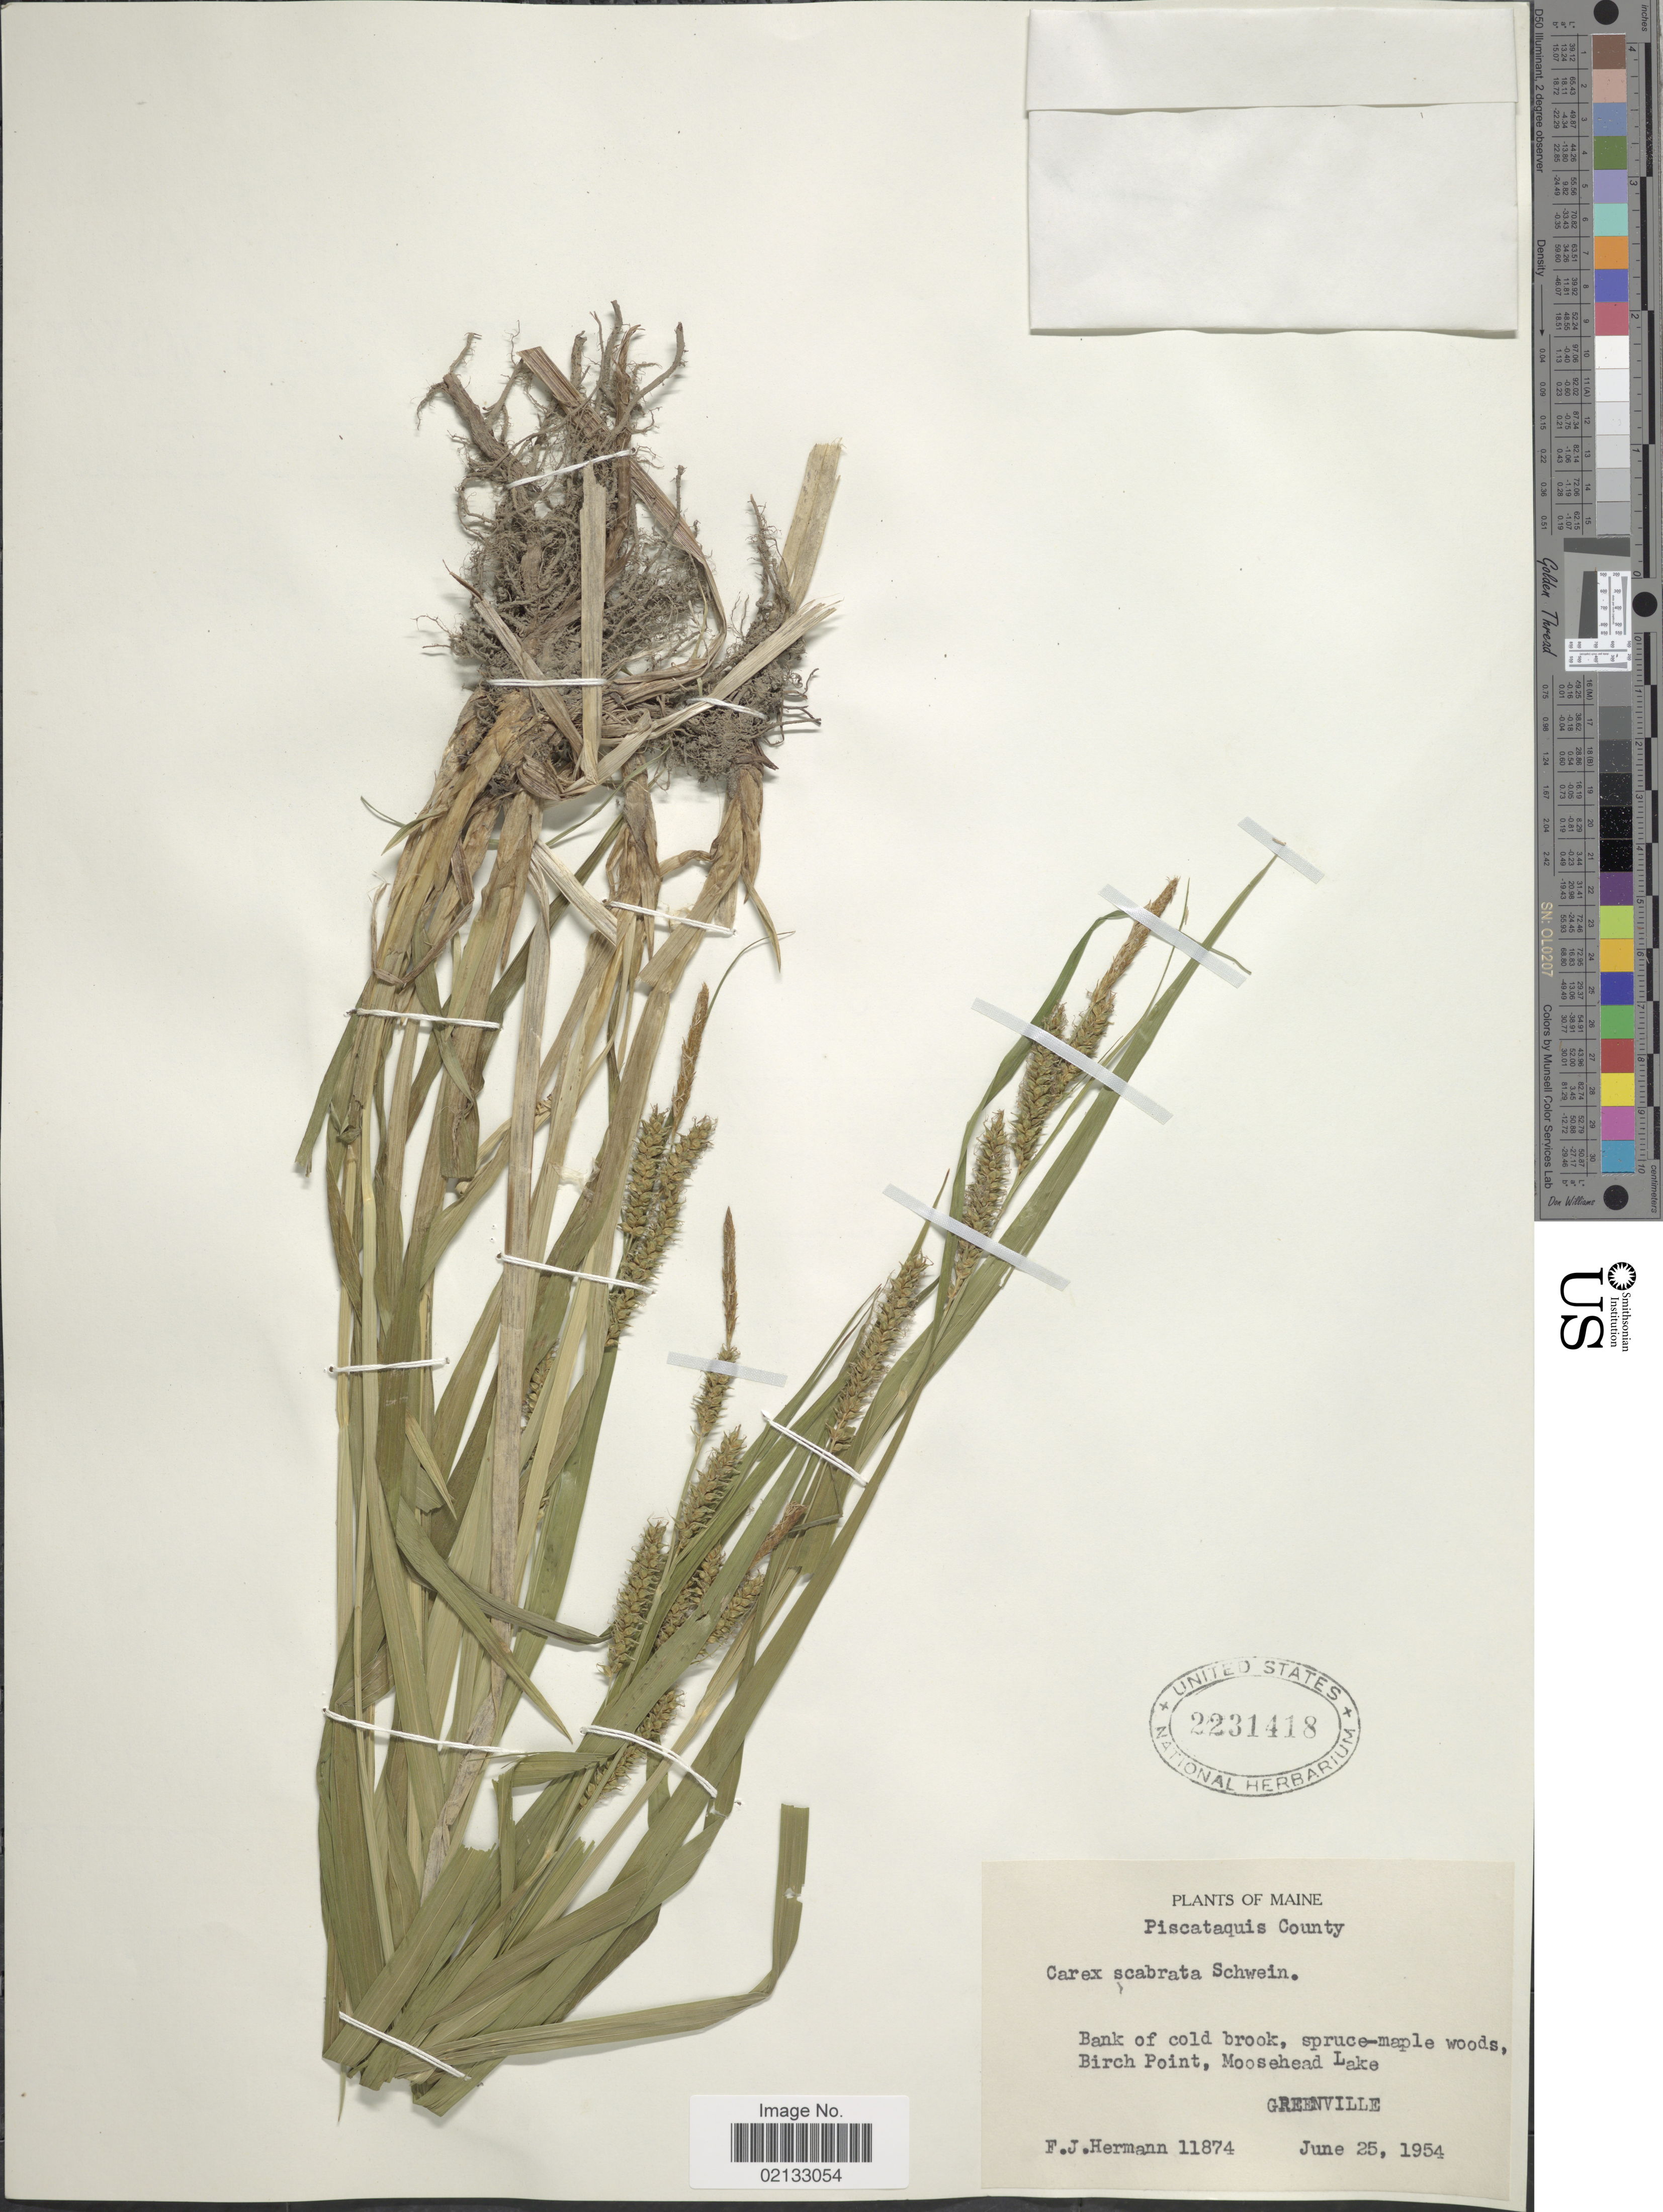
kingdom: Plantae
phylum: Tracheophyta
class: Liliopsida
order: Poales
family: Cyperaceae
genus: Carex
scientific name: Carex scabrata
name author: Schwein.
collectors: F. J. Hermann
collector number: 11874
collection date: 1954-06-25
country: United States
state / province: Maine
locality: Piscataquis County. Bank of cold brook, Birch Point, Mossehead Lake. Greenville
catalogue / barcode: US 2231418